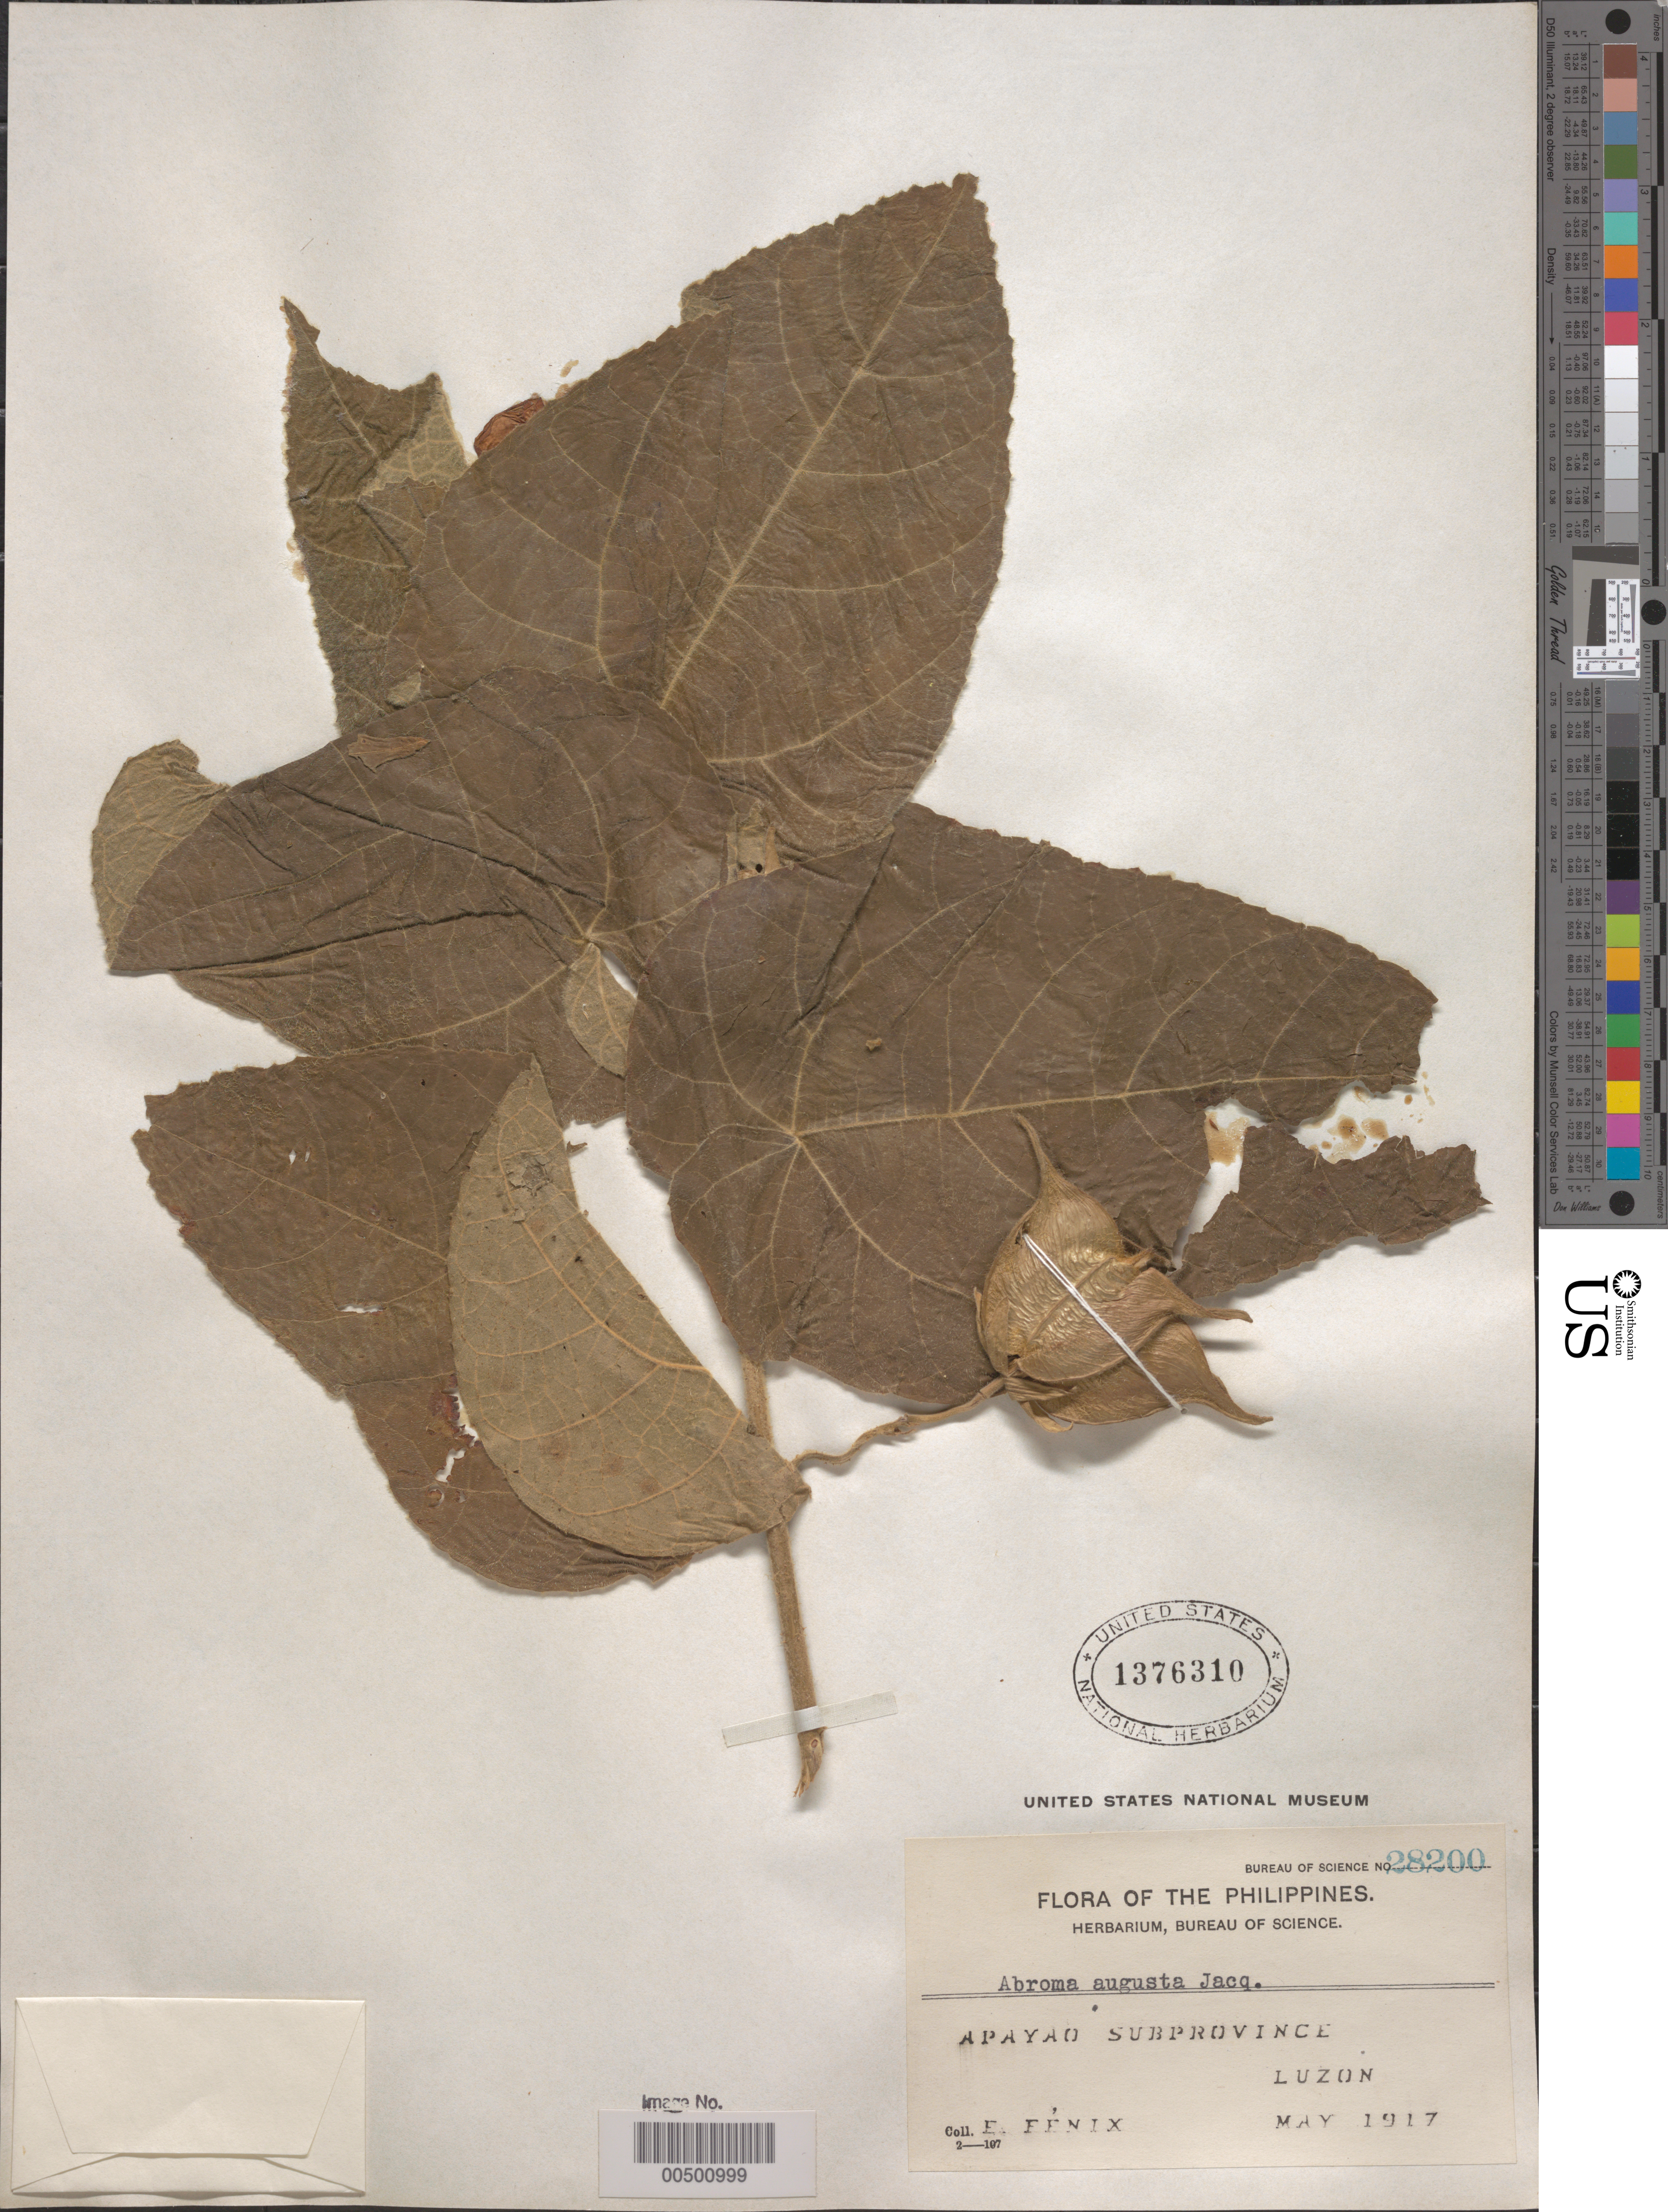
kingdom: Plantae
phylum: Tracheophyta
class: Magnoliopsida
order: Malvales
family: Malvaceae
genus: Abroma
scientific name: Abroma augusta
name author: (L.) L. f.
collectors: E. Fénix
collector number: Bur. Sci. 28200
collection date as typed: May 1917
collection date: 1917-05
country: Philippines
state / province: Cordillera (Administrative Region)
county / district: Apayao / Kalinga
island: Luzon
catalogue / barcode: US 1376310